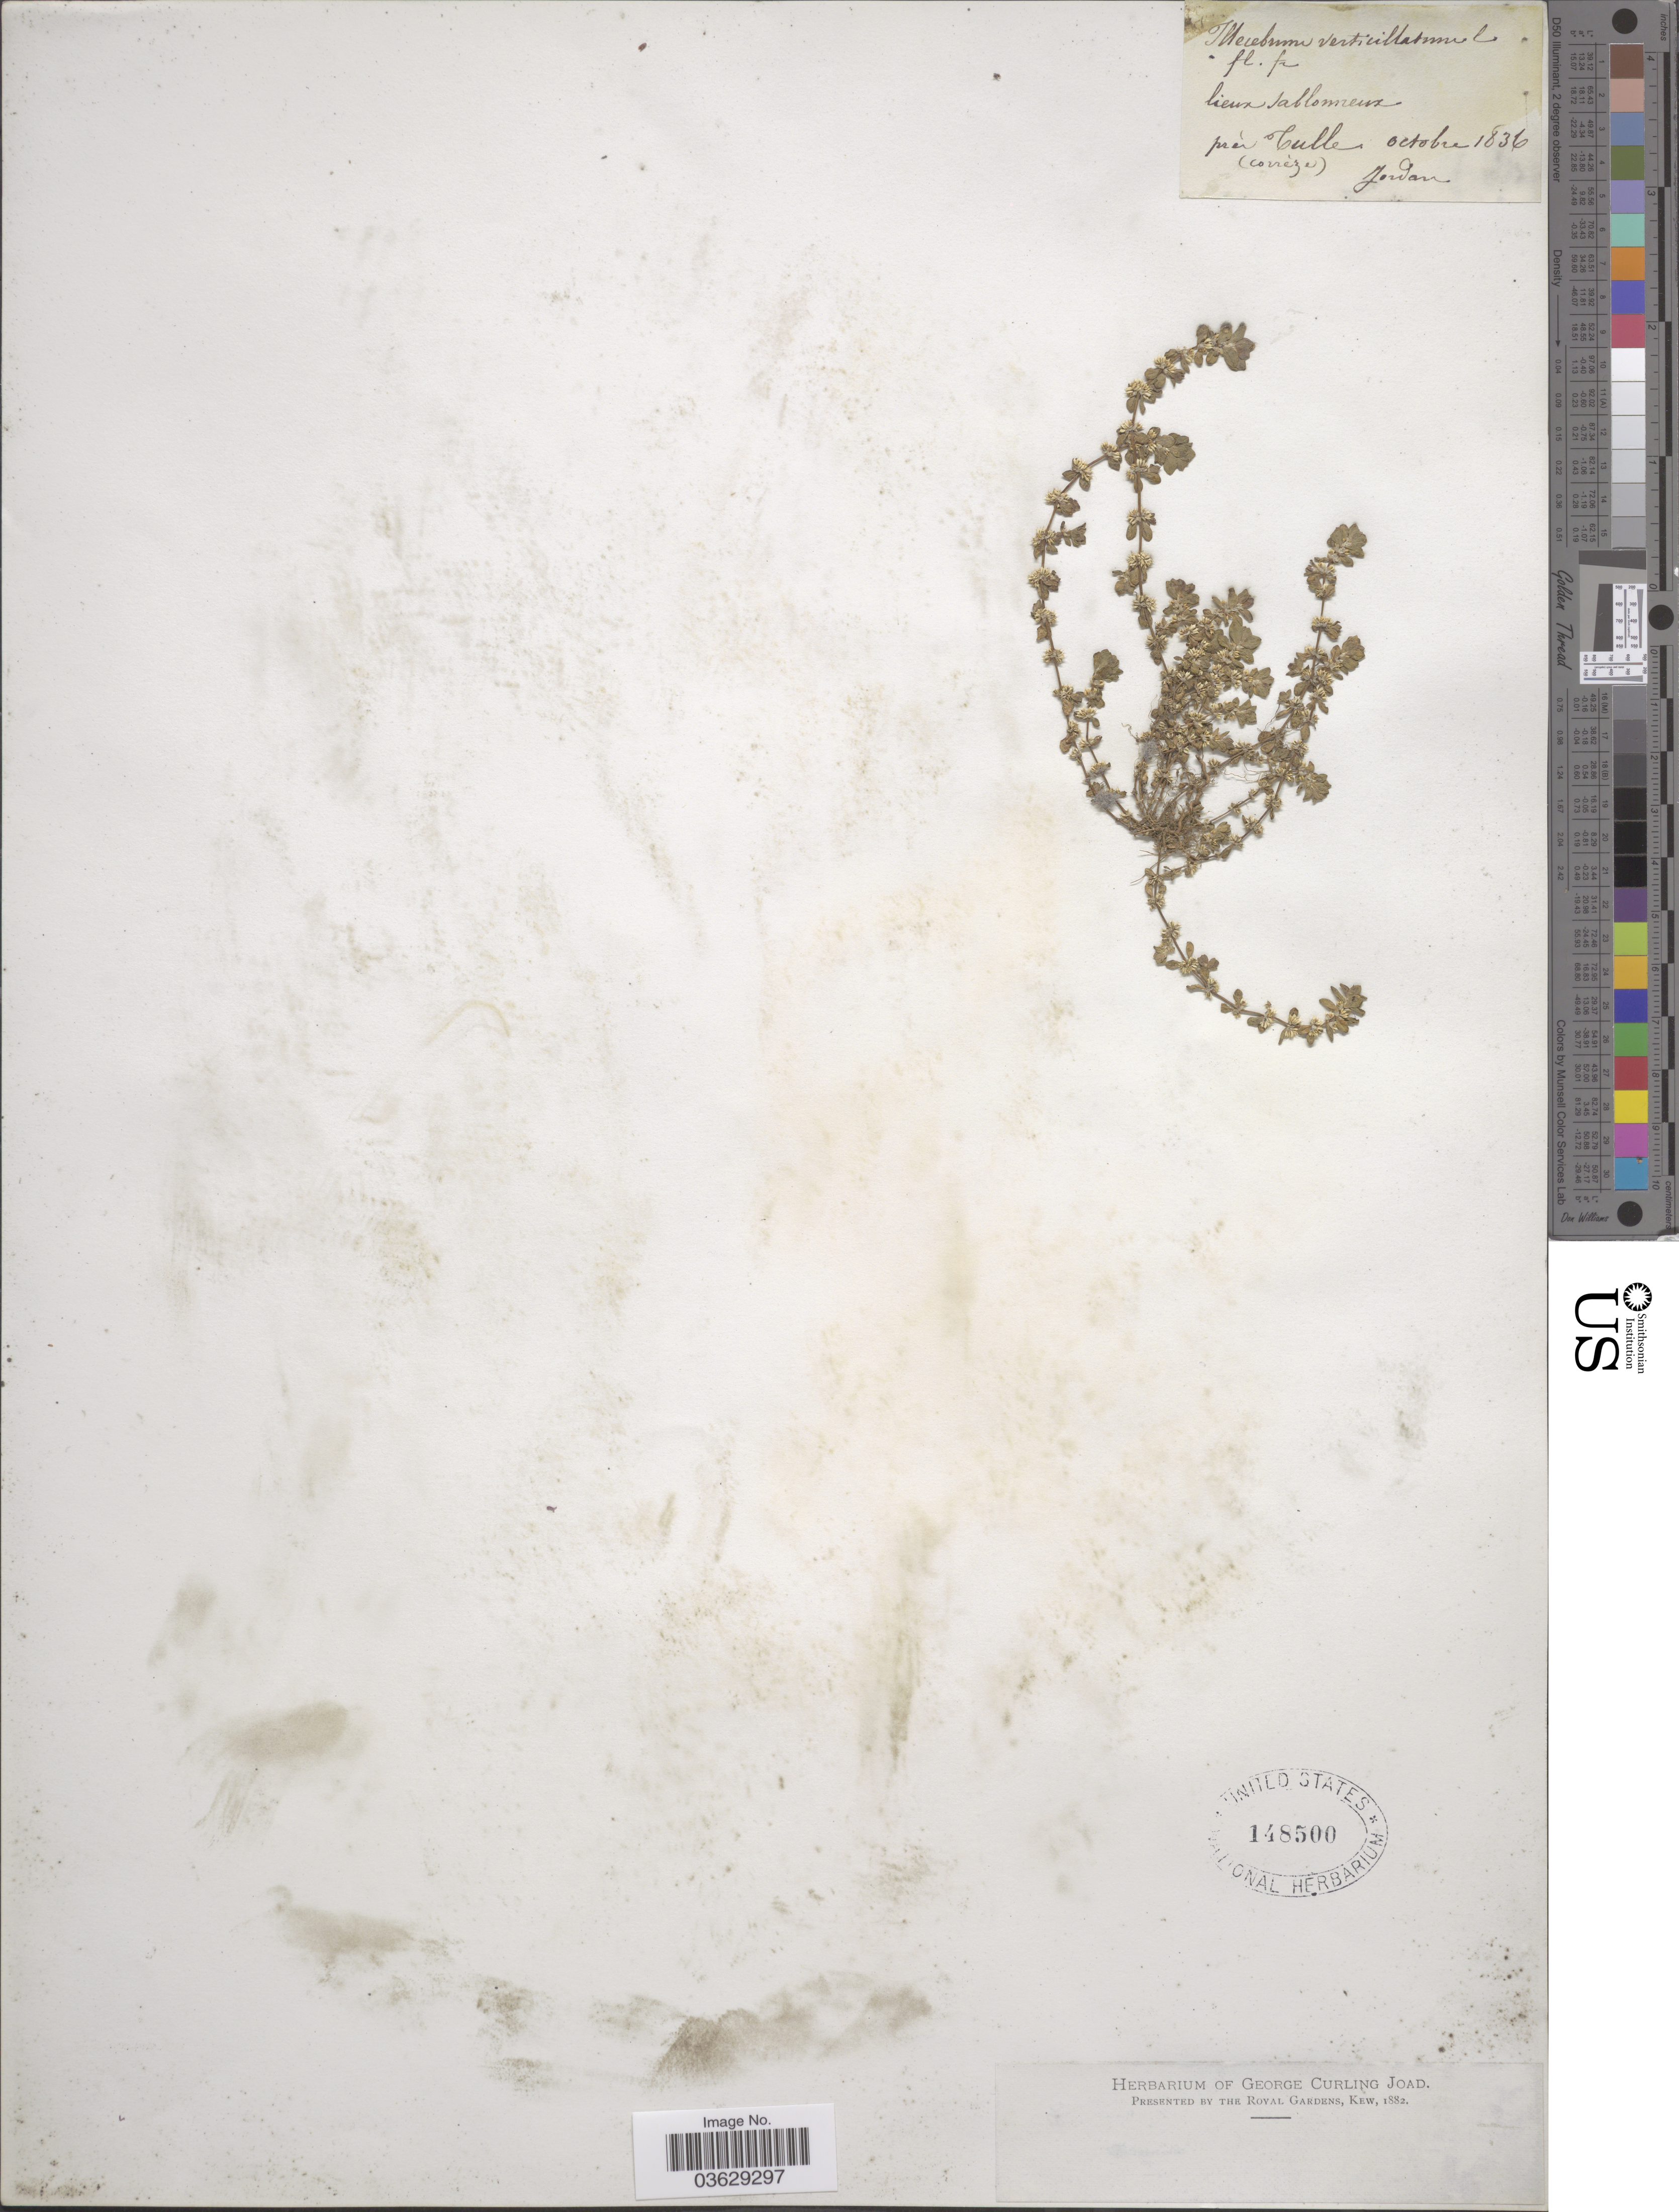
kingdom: Plantae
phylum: Tracheophyta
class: Magnoliopsida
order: Caryophyllales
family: Caryophyllaceae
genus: Illecebrum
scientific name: Illecebrum verticillatum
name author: L.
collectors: ex herb. George Curling Joad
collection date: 1836-10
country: Jordan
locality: Prés Tulle (corréze).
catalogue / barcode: US 148500